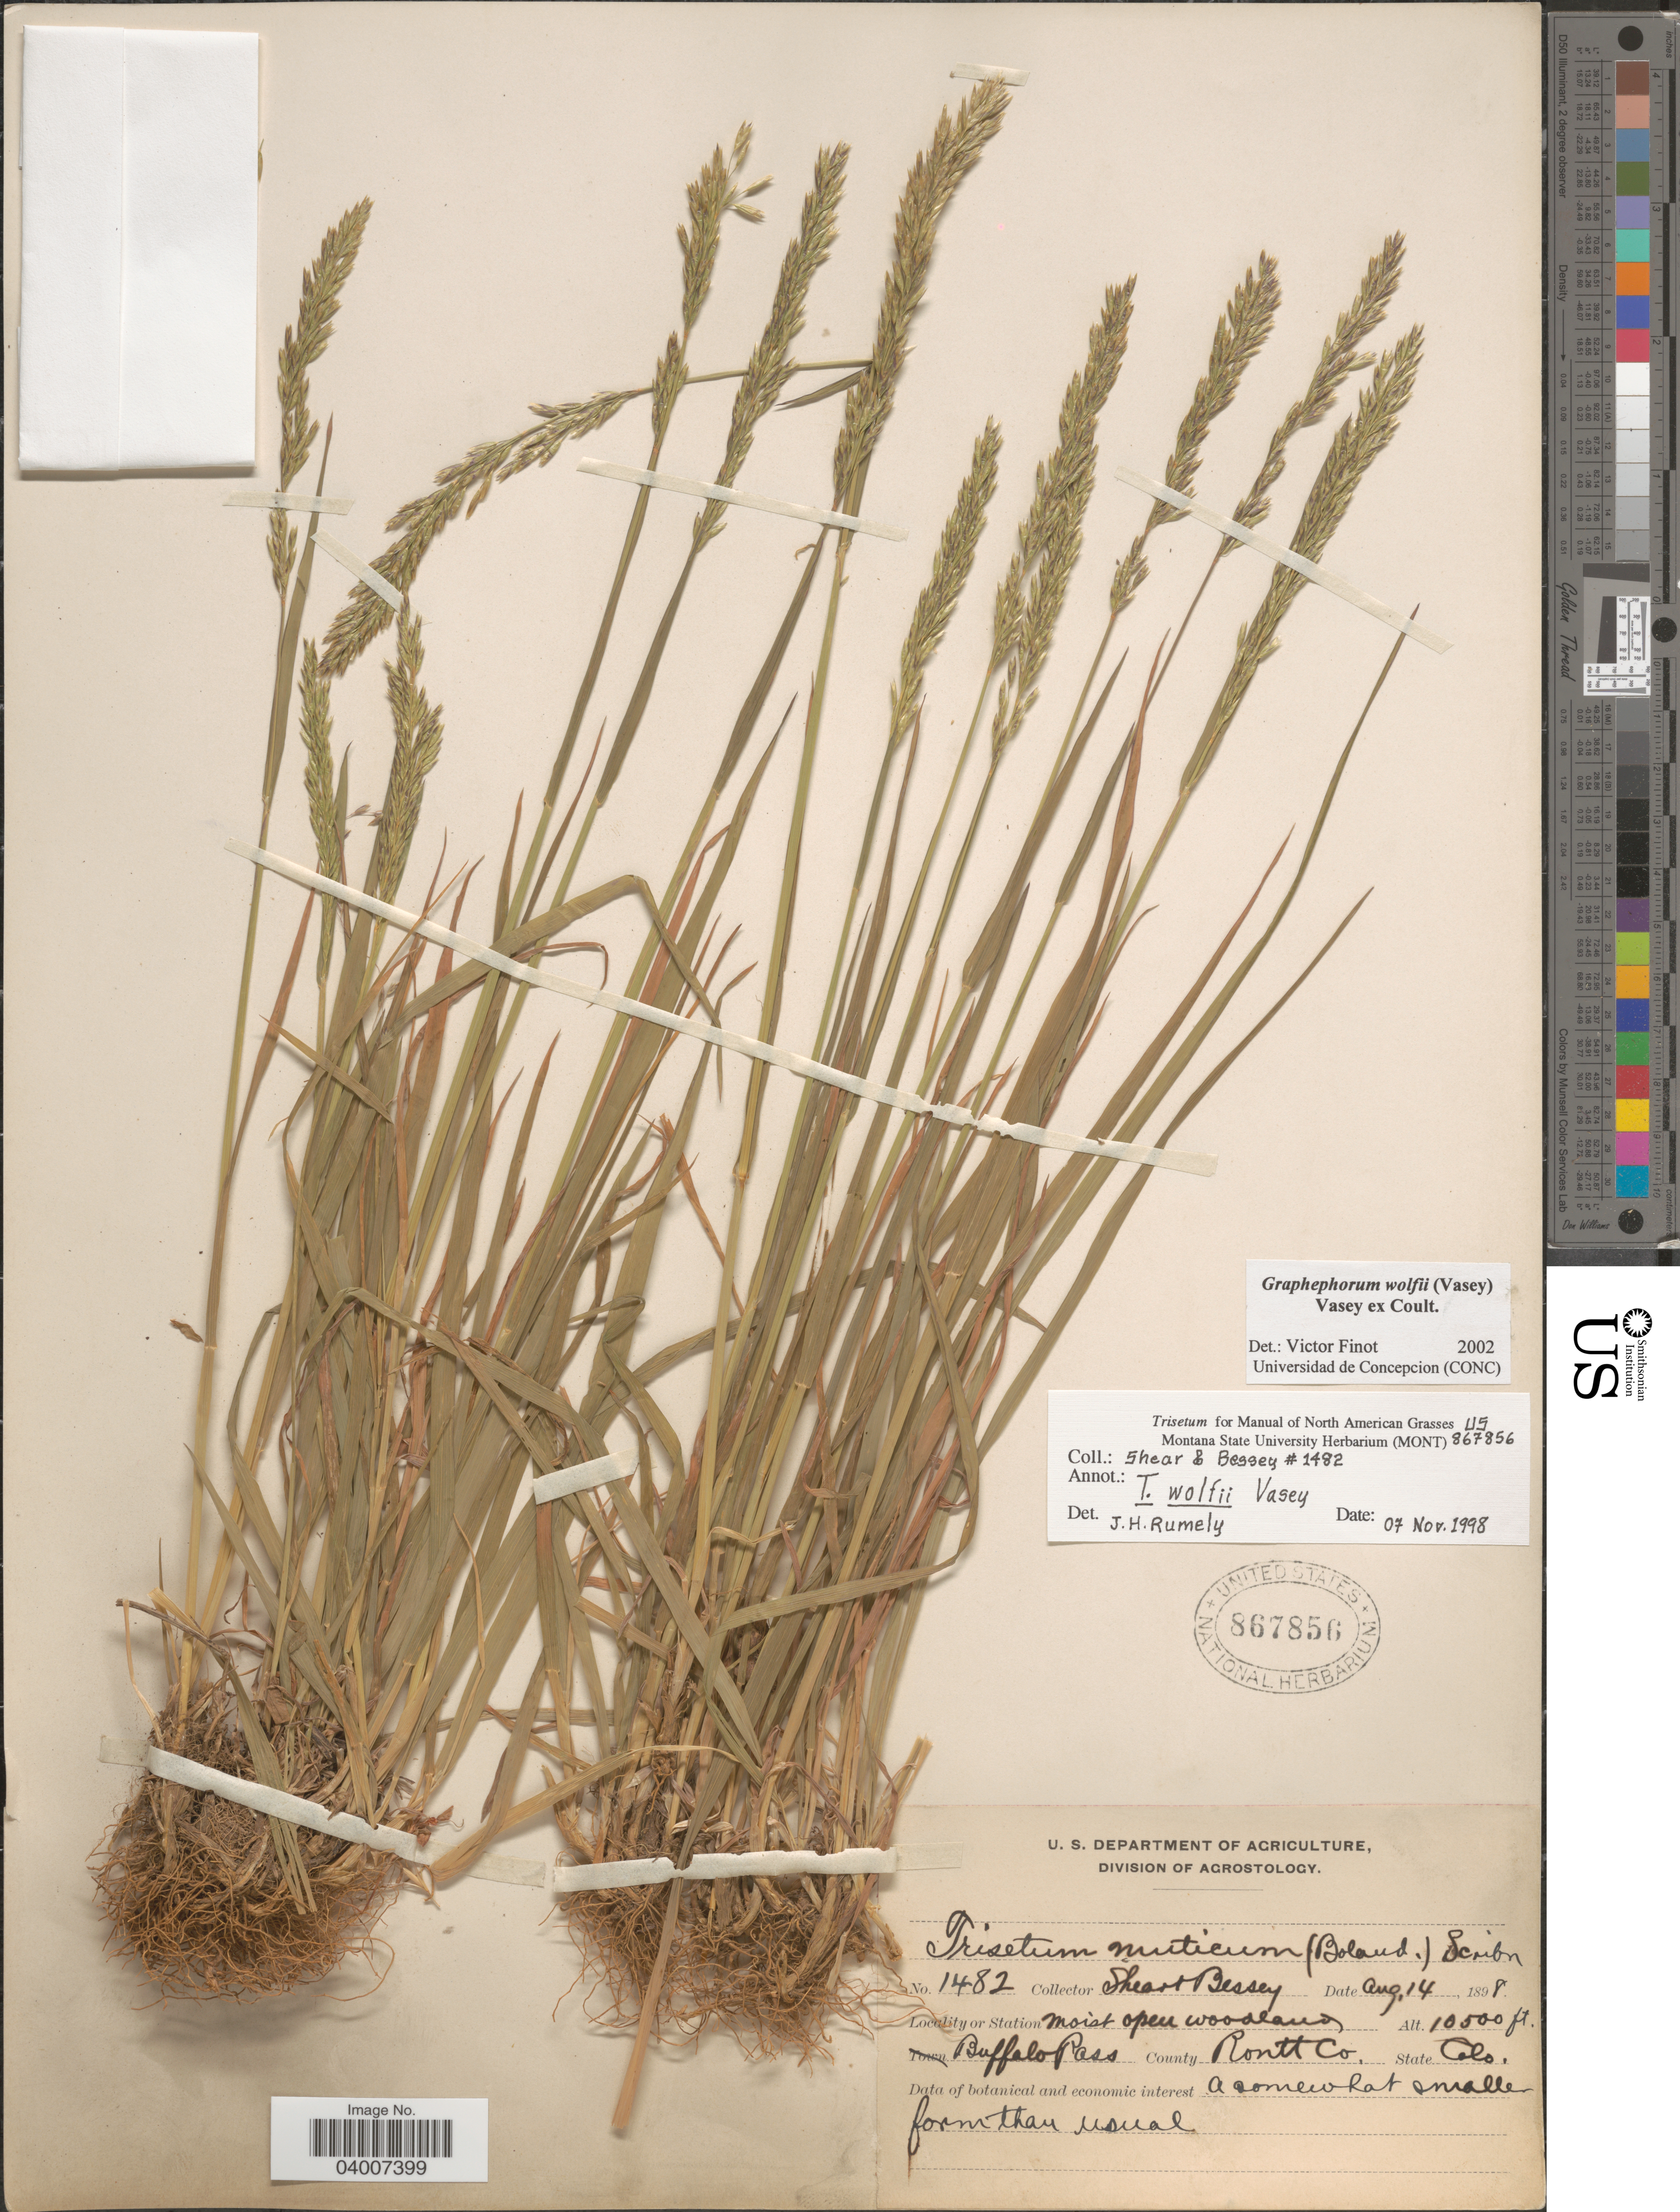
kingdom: Plantae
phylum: Tracheophyta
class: Liliopsida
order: Poales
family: Poaceae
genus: Graphephorum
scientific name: Graphephorum wolfii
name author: (E. Fourn.) Vasey ex Coult.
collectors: -- Shear & -. Bessey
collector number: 1482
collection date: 1898-08-14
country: United States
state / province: Colorado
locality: Buffalo Pass. County Routt Co.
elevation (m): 3200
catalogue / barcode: US 867856